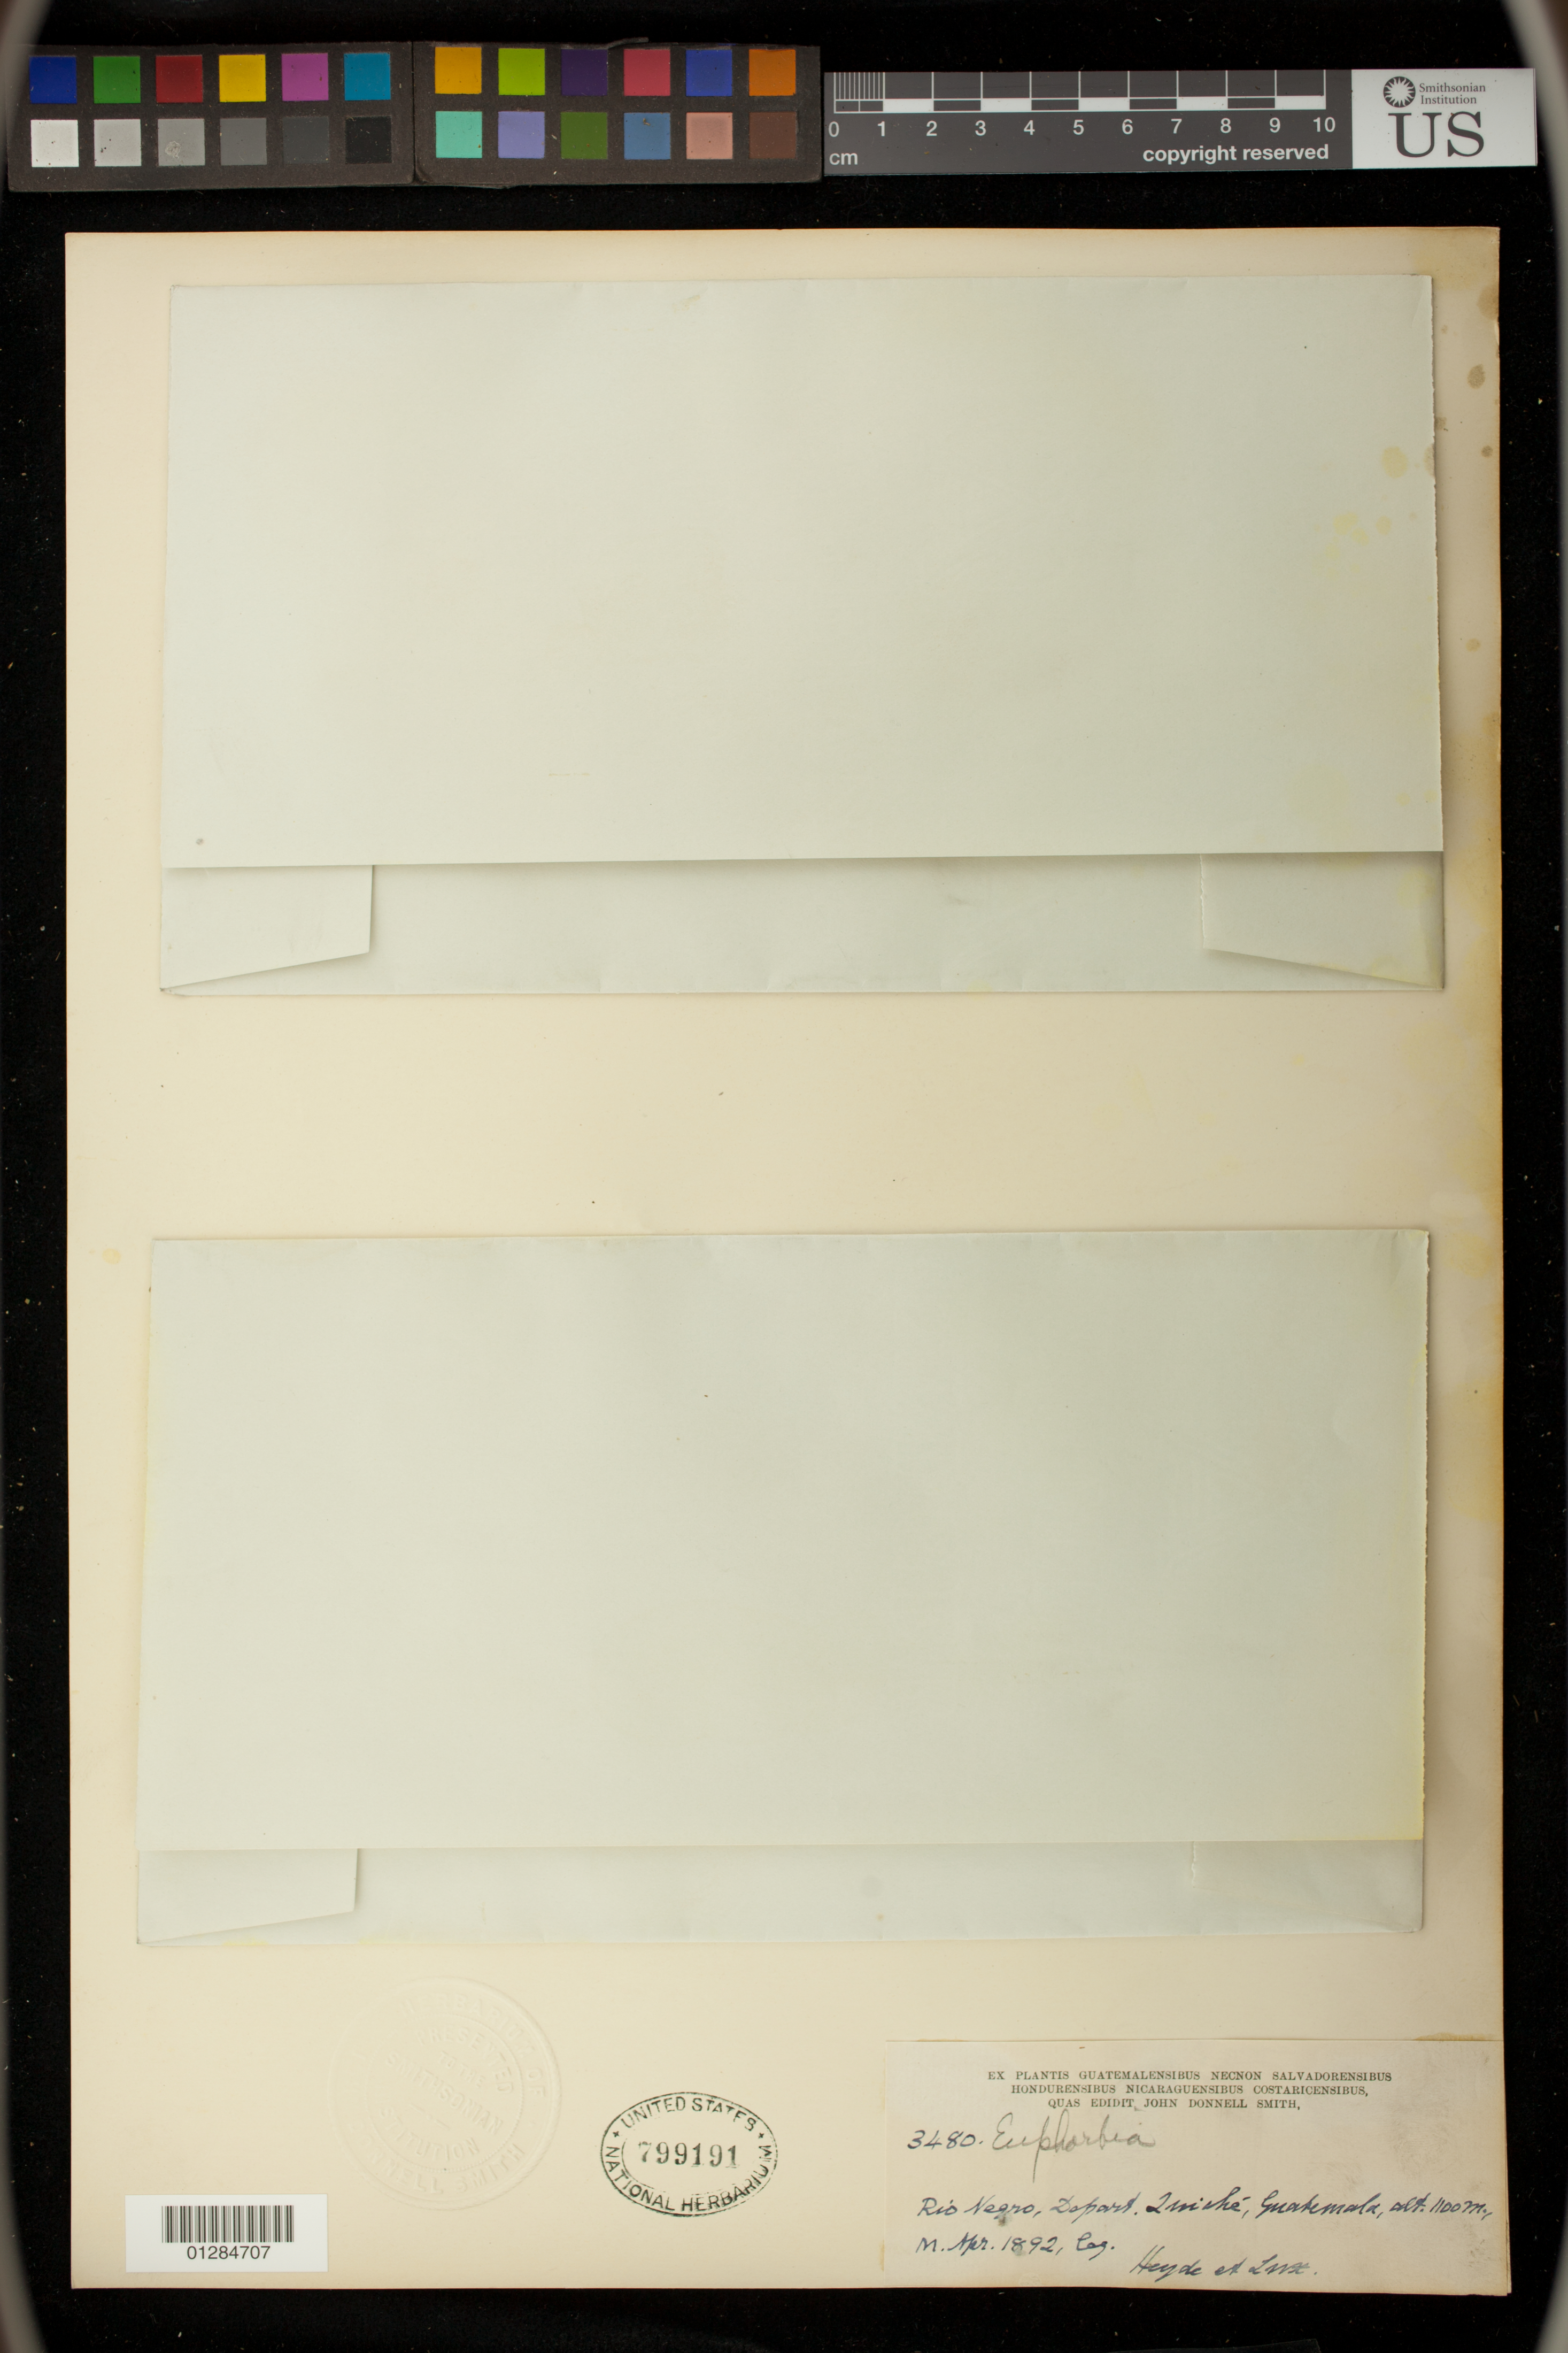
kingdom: Plantae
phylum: Tracheophyta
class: Magnoliopsida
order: Malpighiales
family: Euphorbiaceae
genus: Euphorbia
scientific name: Euphorbia xalapensis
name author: Kunth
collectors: E. T. Heyde & E. Lux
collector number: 3480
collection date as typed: Apr 1892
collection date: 1892-04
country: Guatemala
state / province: El Quiché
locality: Rio Negro.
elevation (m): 1100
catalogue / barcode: US 799191